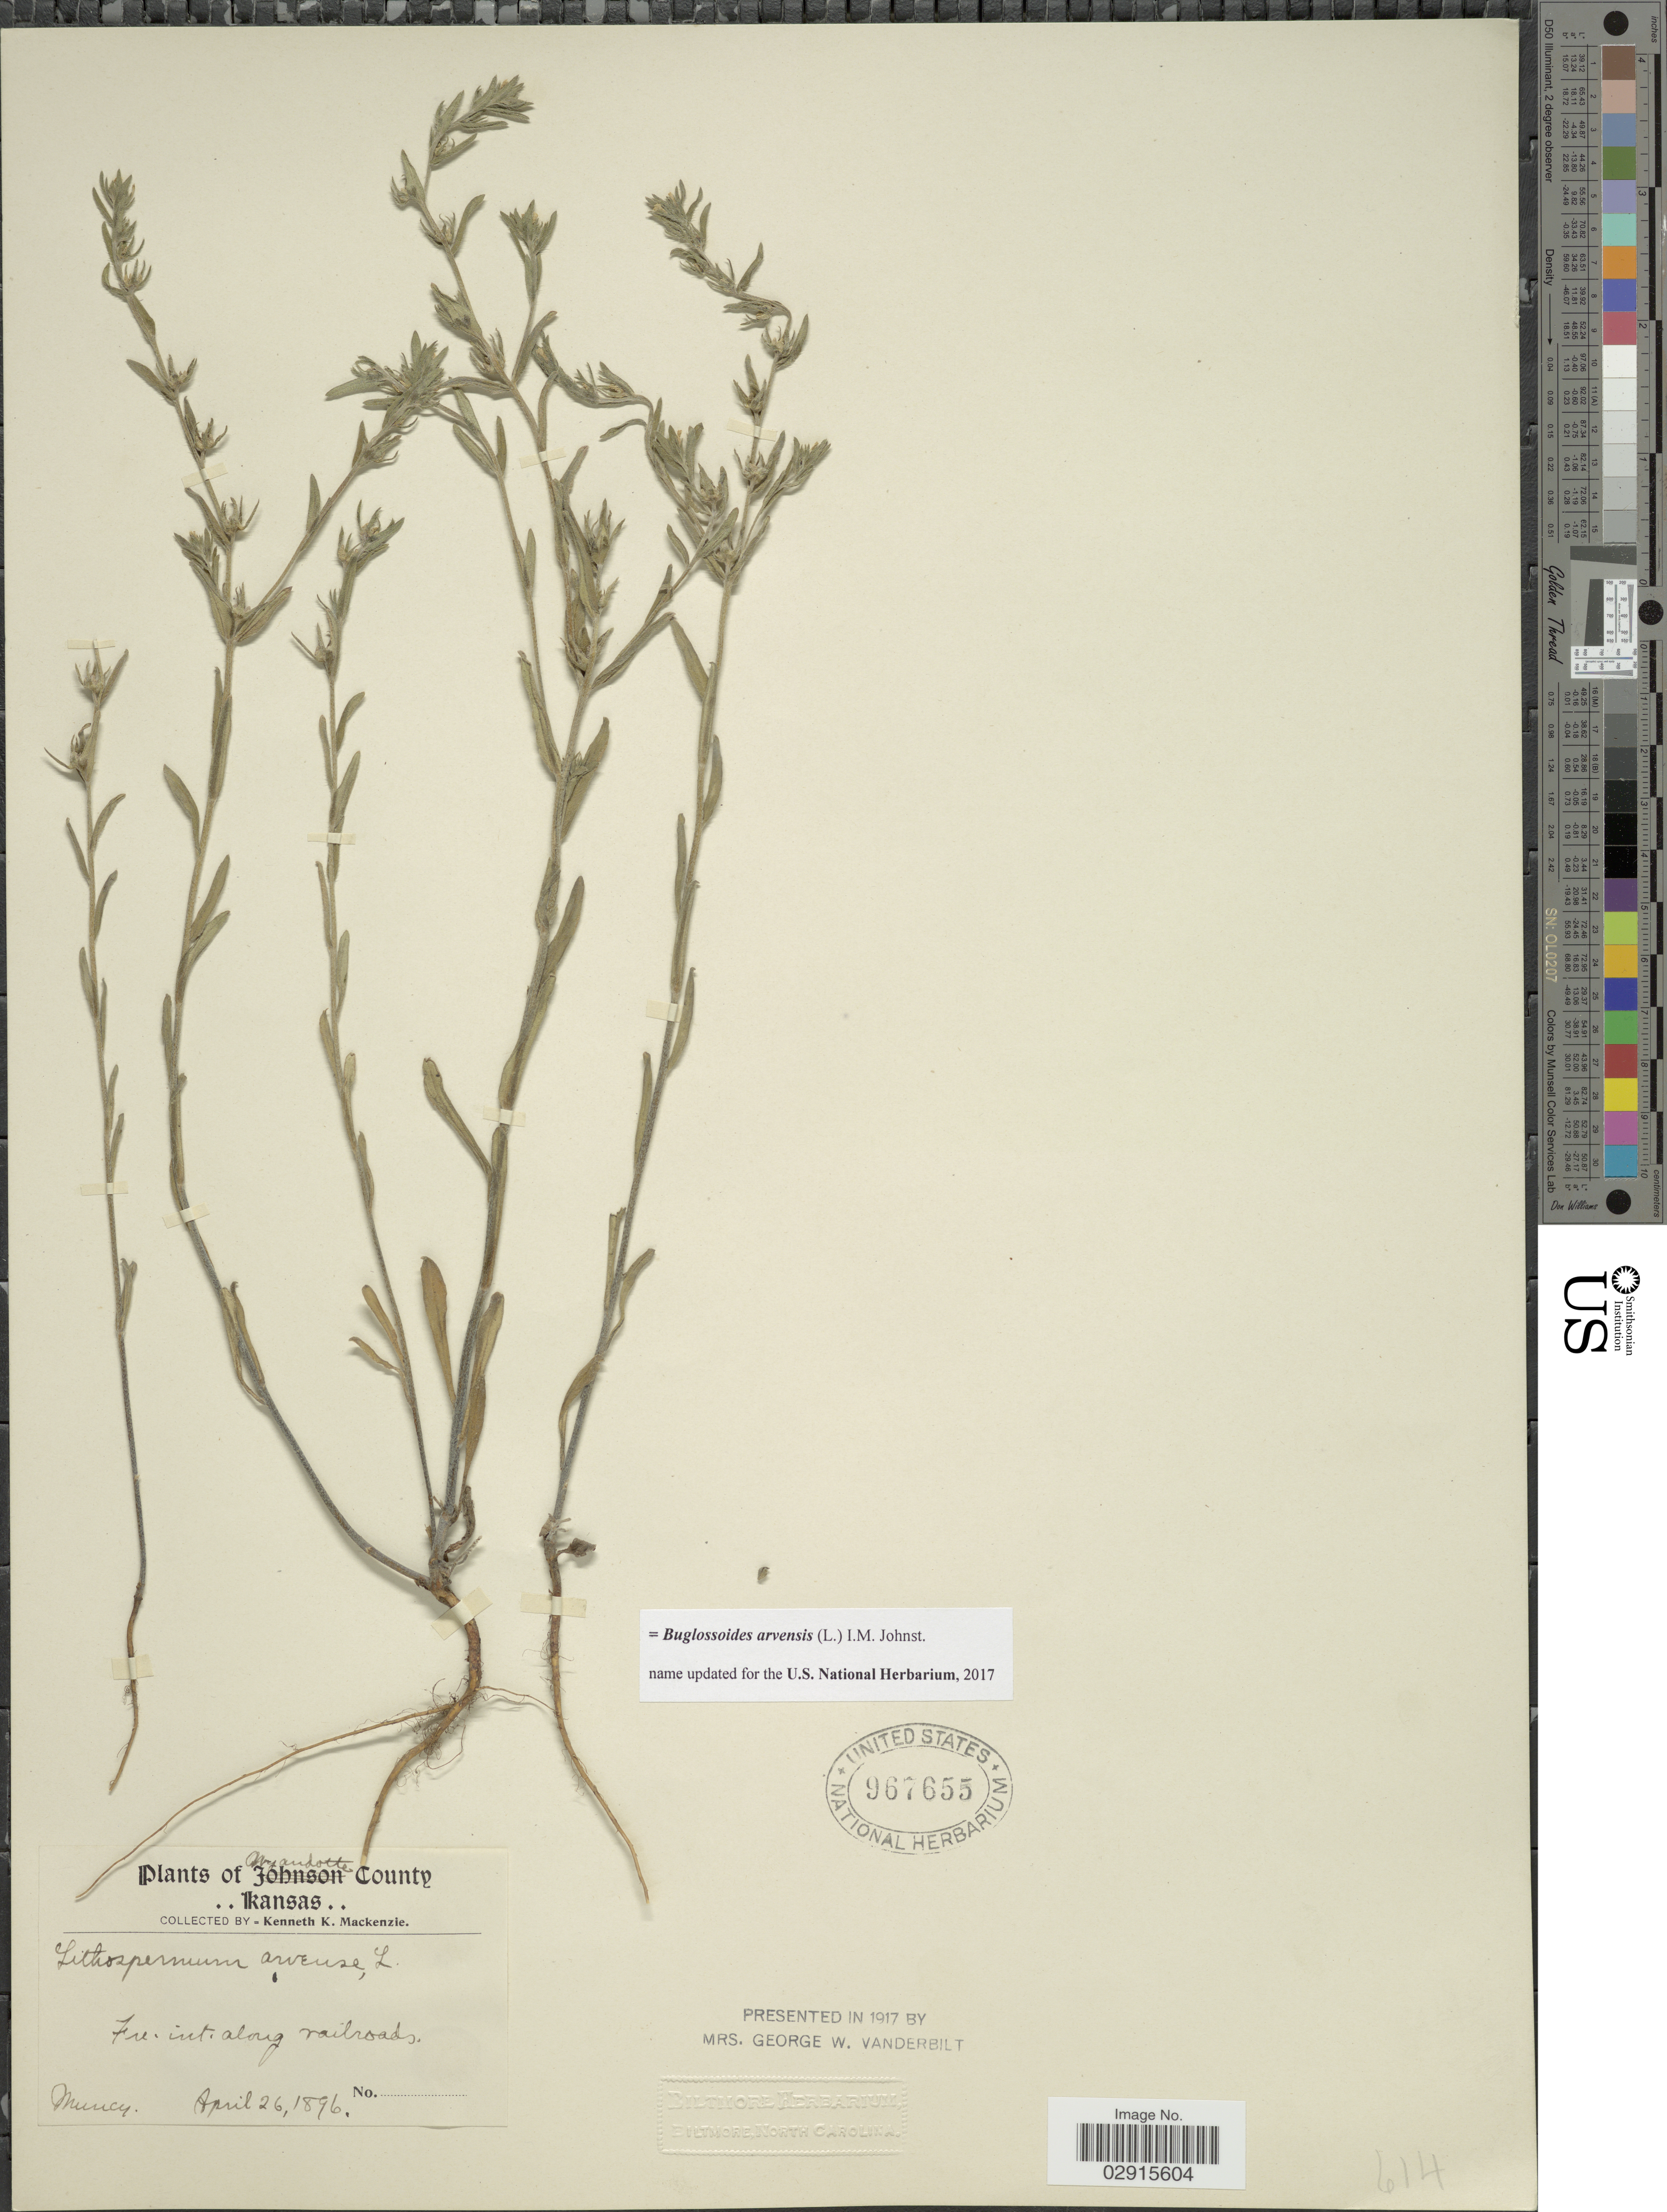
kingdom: Plantae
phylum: Tracheophyta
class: Magnoliopsida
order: Boraginales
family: Boraginaceae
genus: Buglossoides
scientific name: Buglossoides arvensis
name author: (L.) I.M. Johnst.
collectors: K. K. Mackenzie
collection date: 1896-04-26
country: United States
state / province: Kansas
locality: Wyandotte County.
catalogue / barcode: US 967655